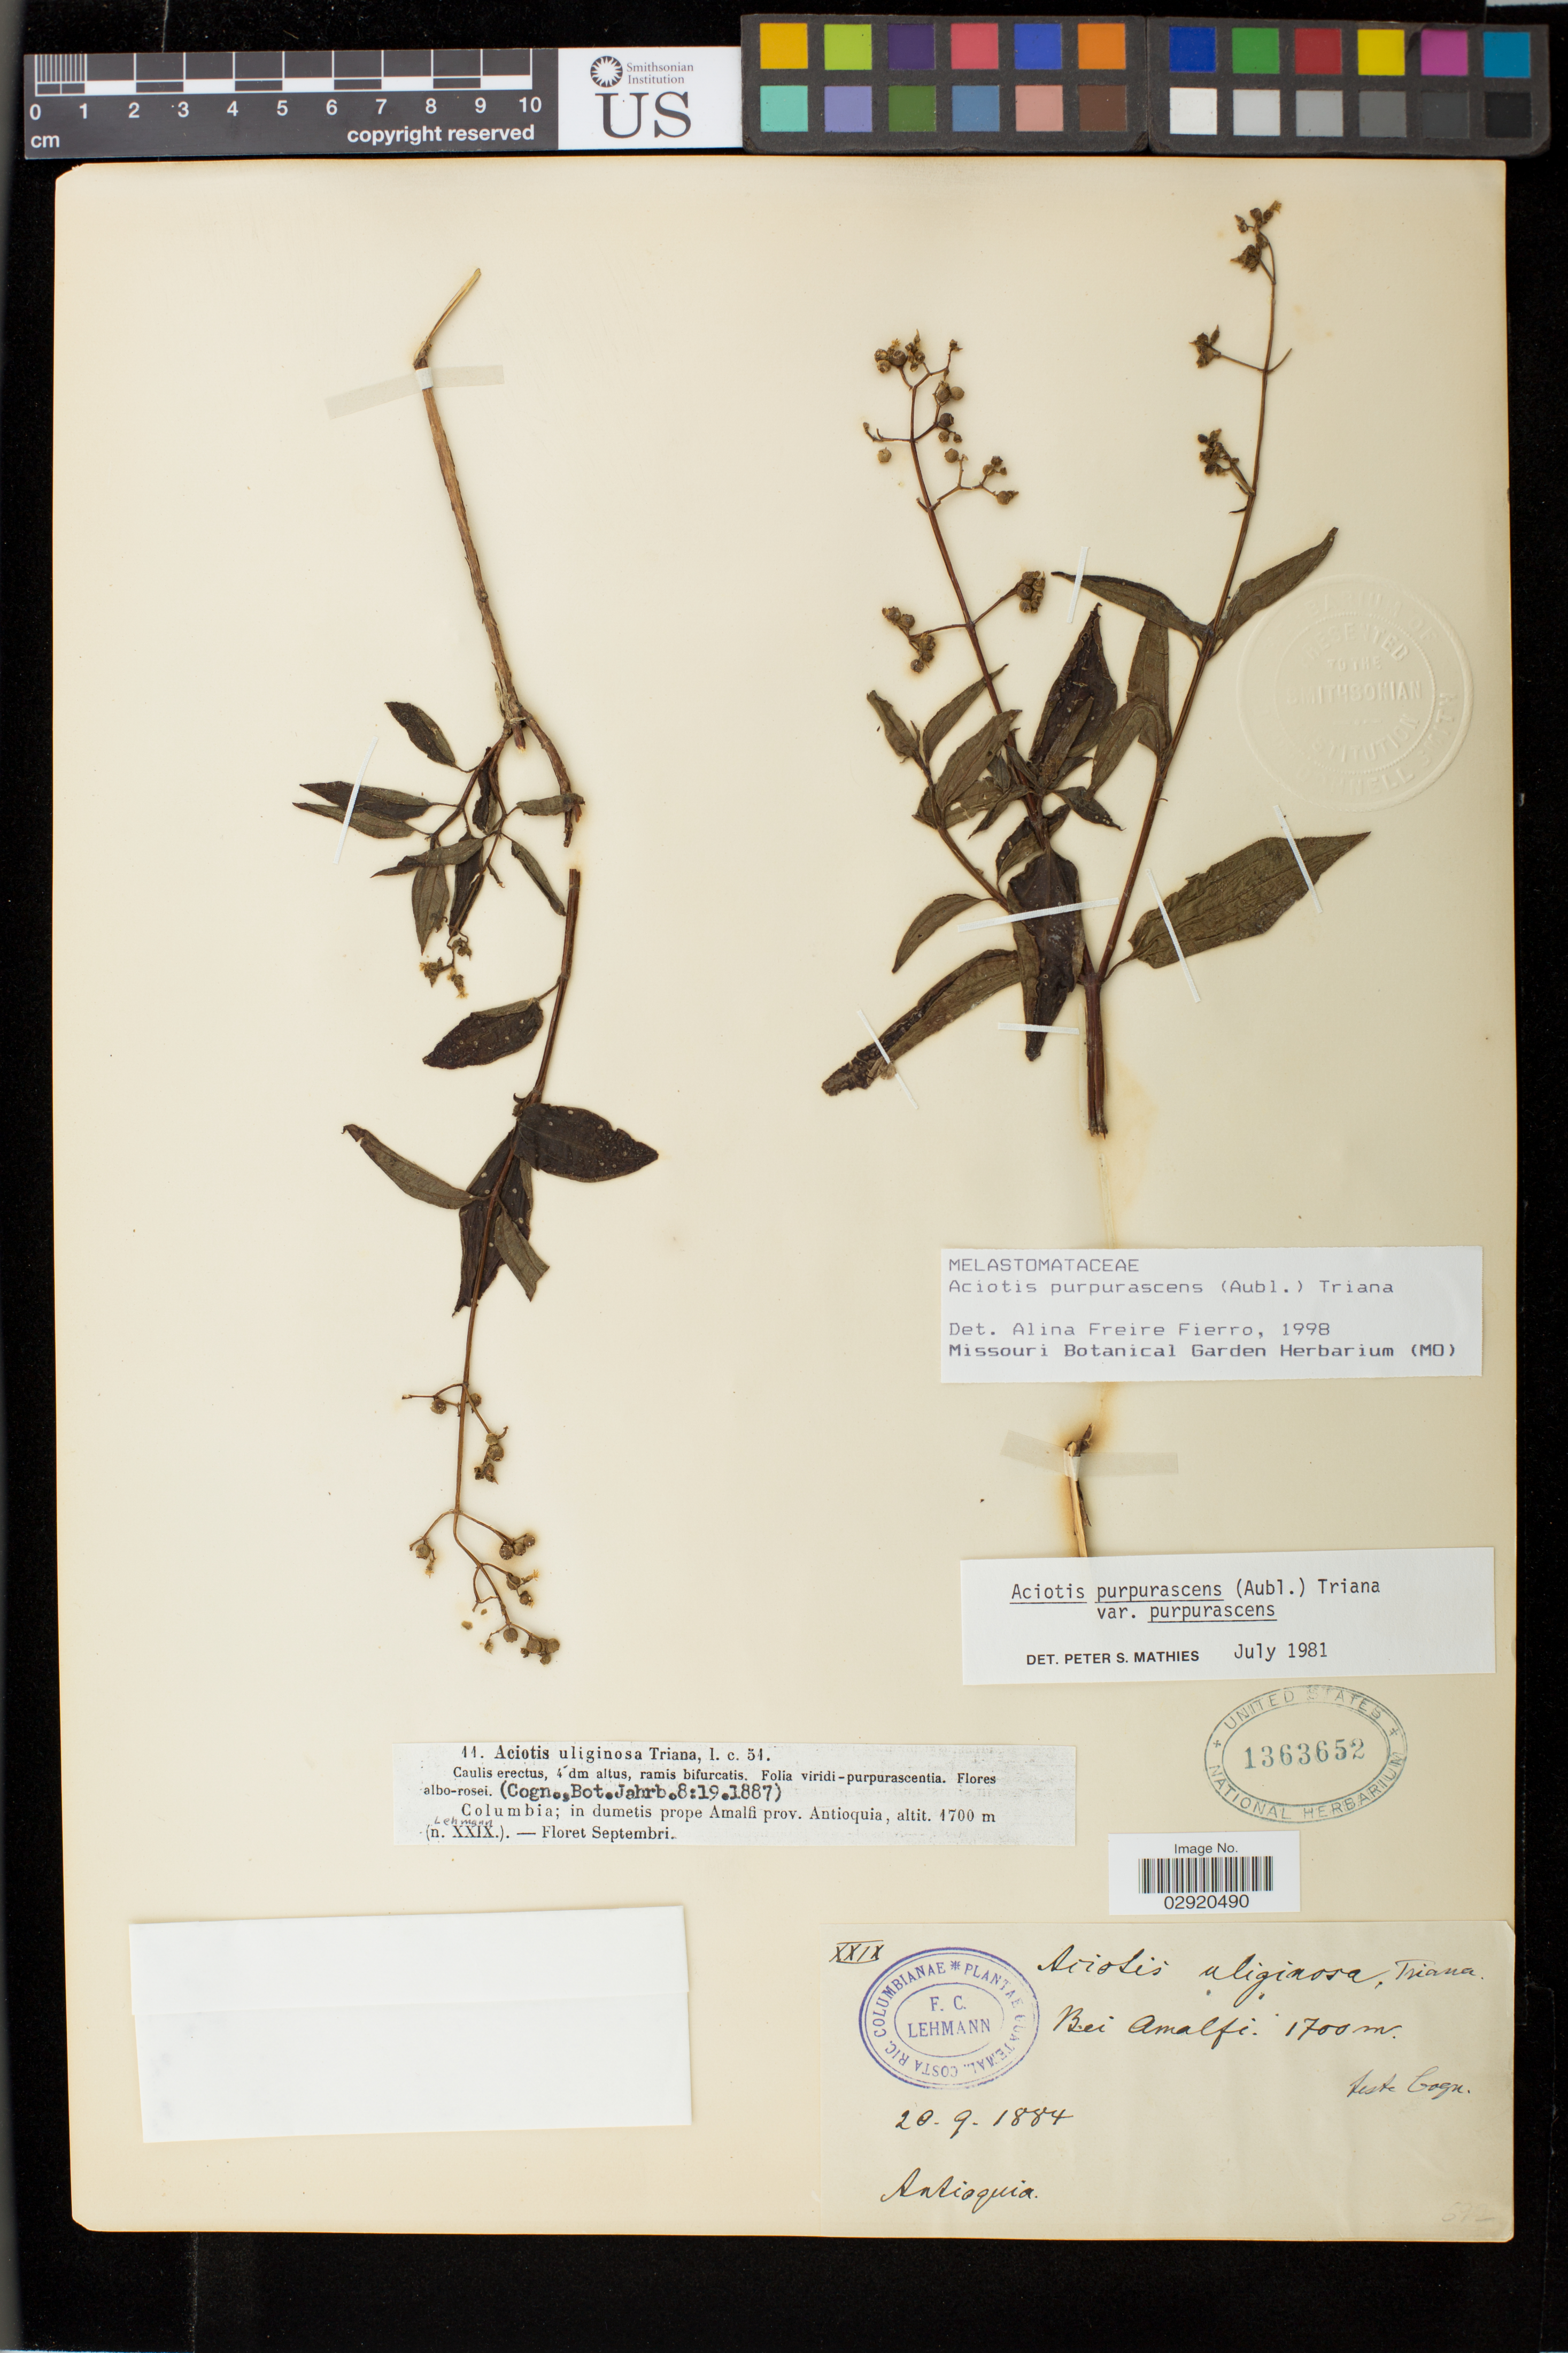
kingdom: Plantae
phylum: Tracheophyta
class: Magnoliopsida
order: Myrtales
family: Melastomataceae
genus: Aciotis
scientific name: Aciotis purpurascens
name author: (Aubl.) Triana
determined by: Freire-Fierro, A.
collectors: F. C. Lehmann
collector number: XXIX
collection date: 1884-09-20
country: Colombia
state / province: Antioquia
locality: Bei Amalfi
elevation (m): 1700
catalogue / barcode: US 1363652